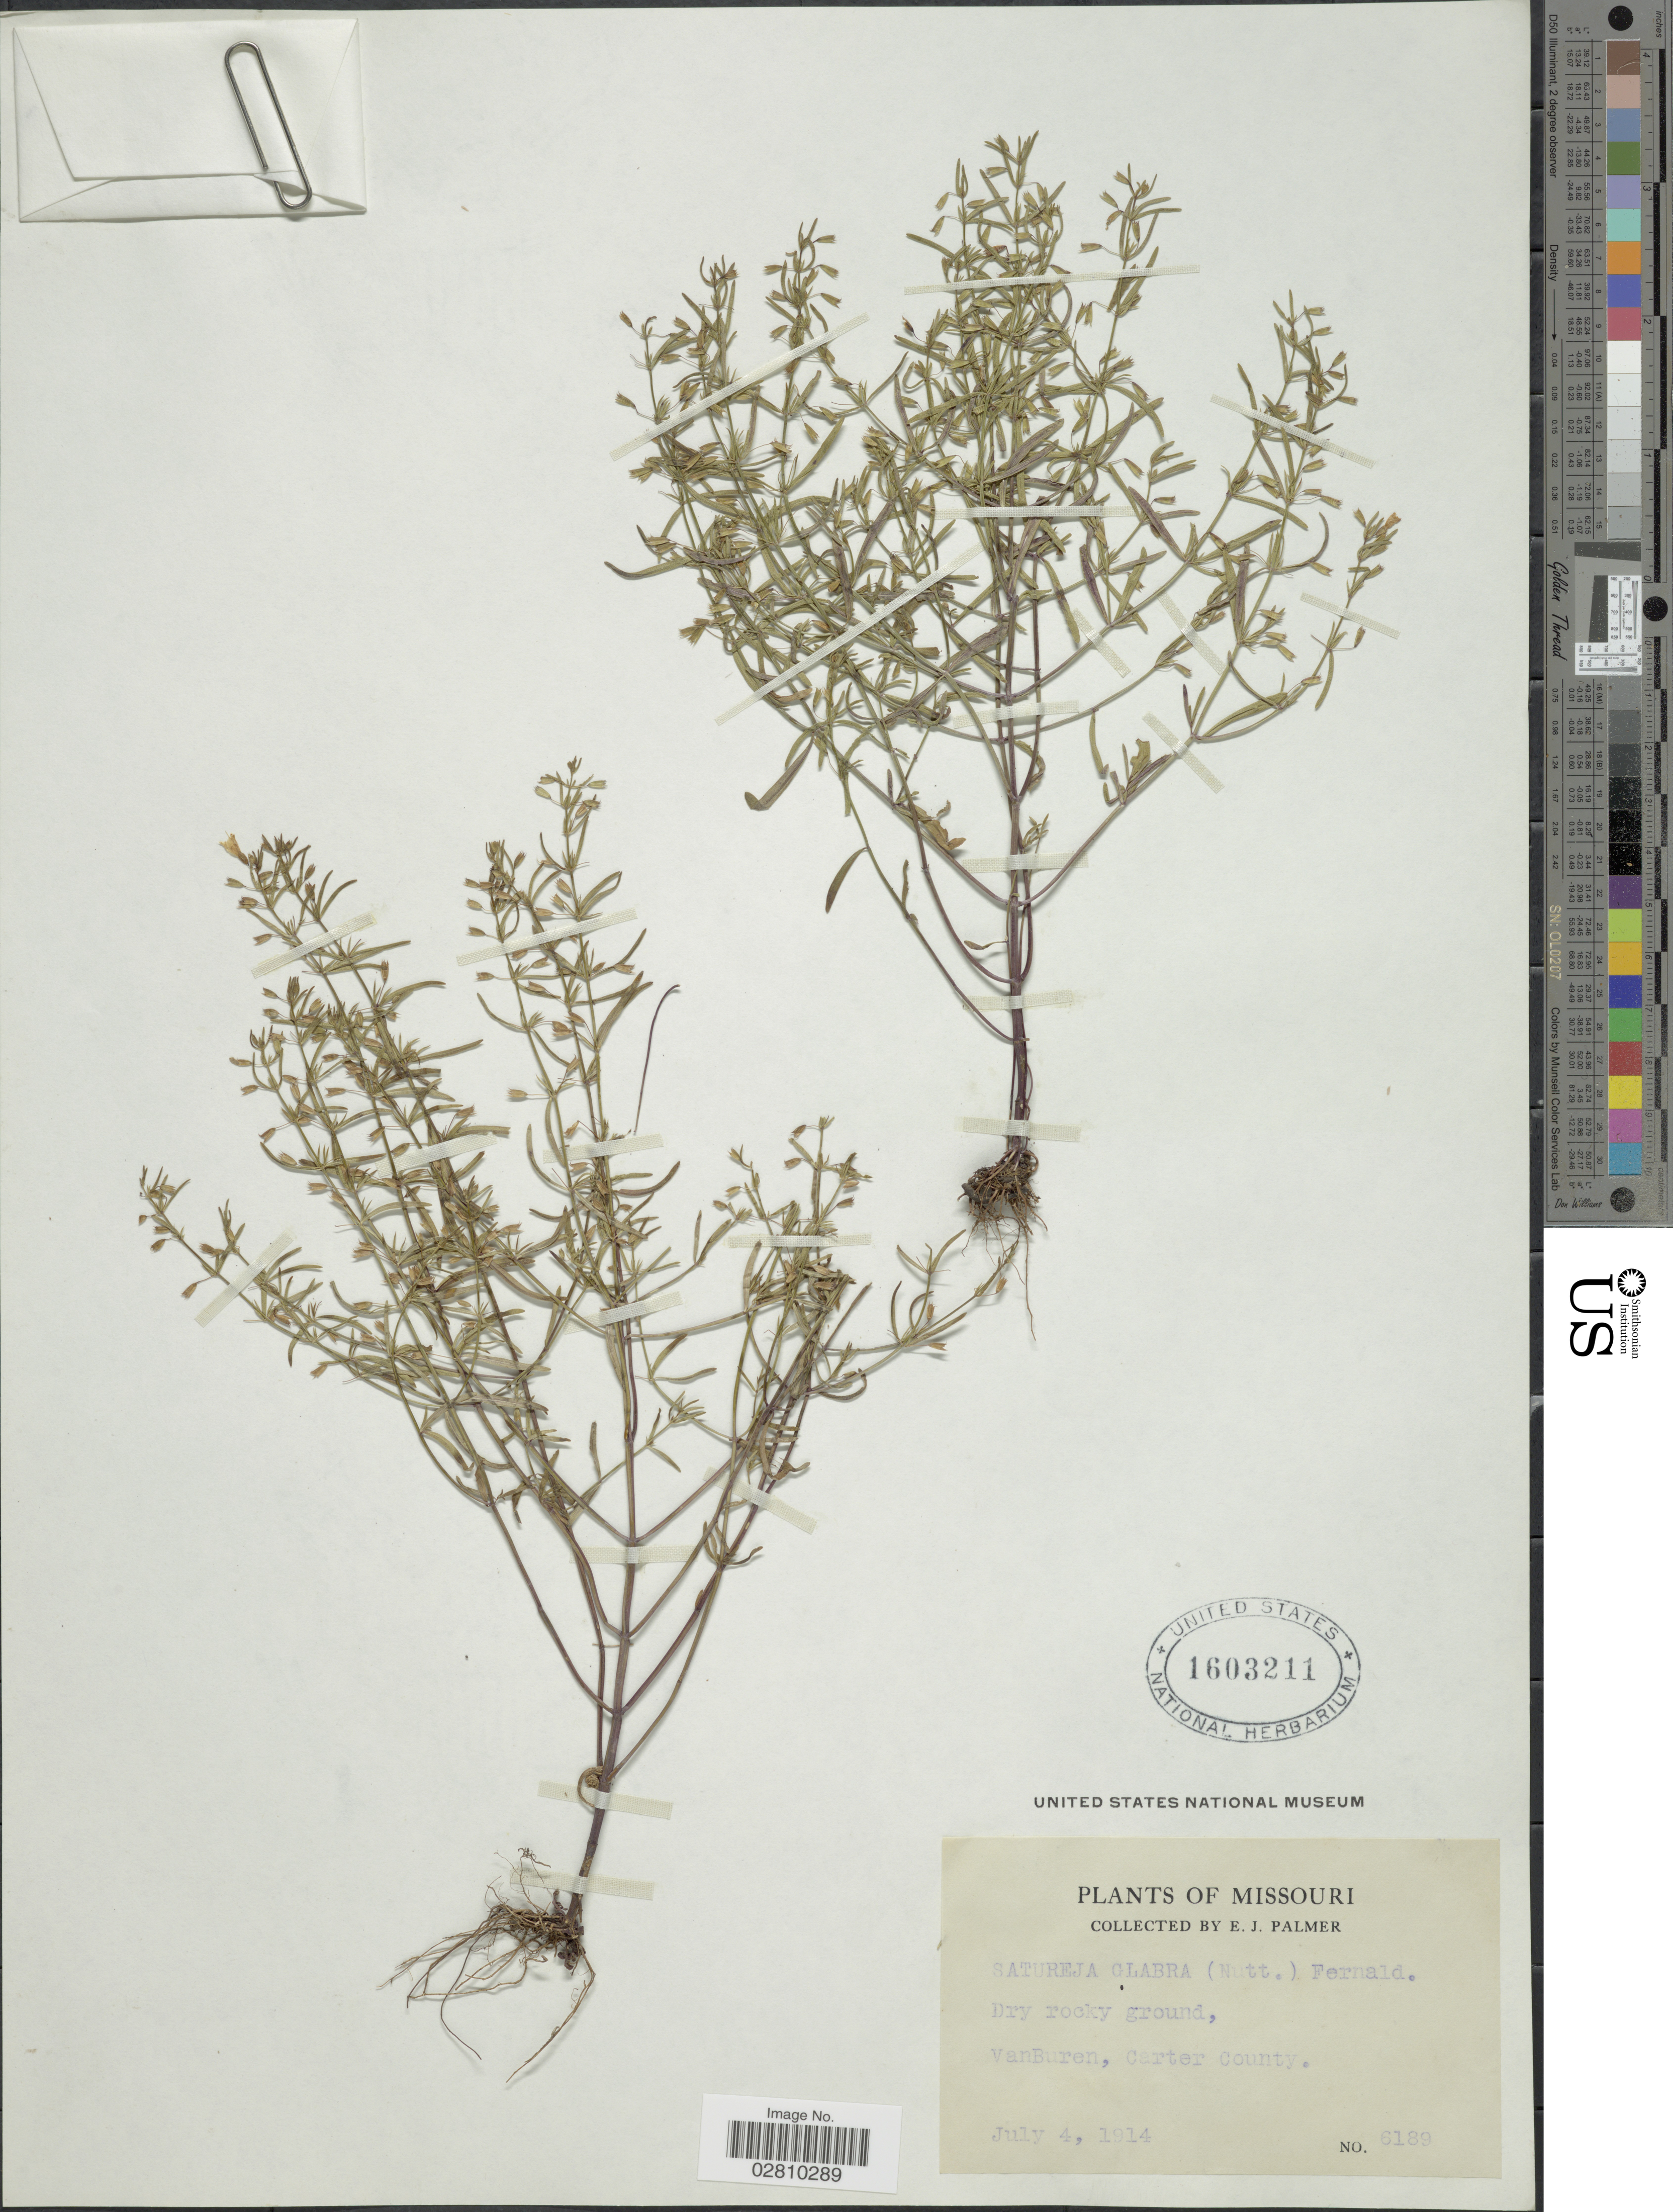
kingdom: Plantae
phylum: Tracheophyta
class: Magnoliopsida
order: Lamiales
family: Lamiaceae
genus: Clinopodium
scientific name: Clinopodium glabrum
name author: (Nutt.) Kuntze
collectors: E. J. Palmer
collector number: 6189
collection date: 1914-07-04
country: United States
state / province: Missouri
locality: Dry rocky ground, VanBuren, Carter County.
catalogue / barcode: US 1603211